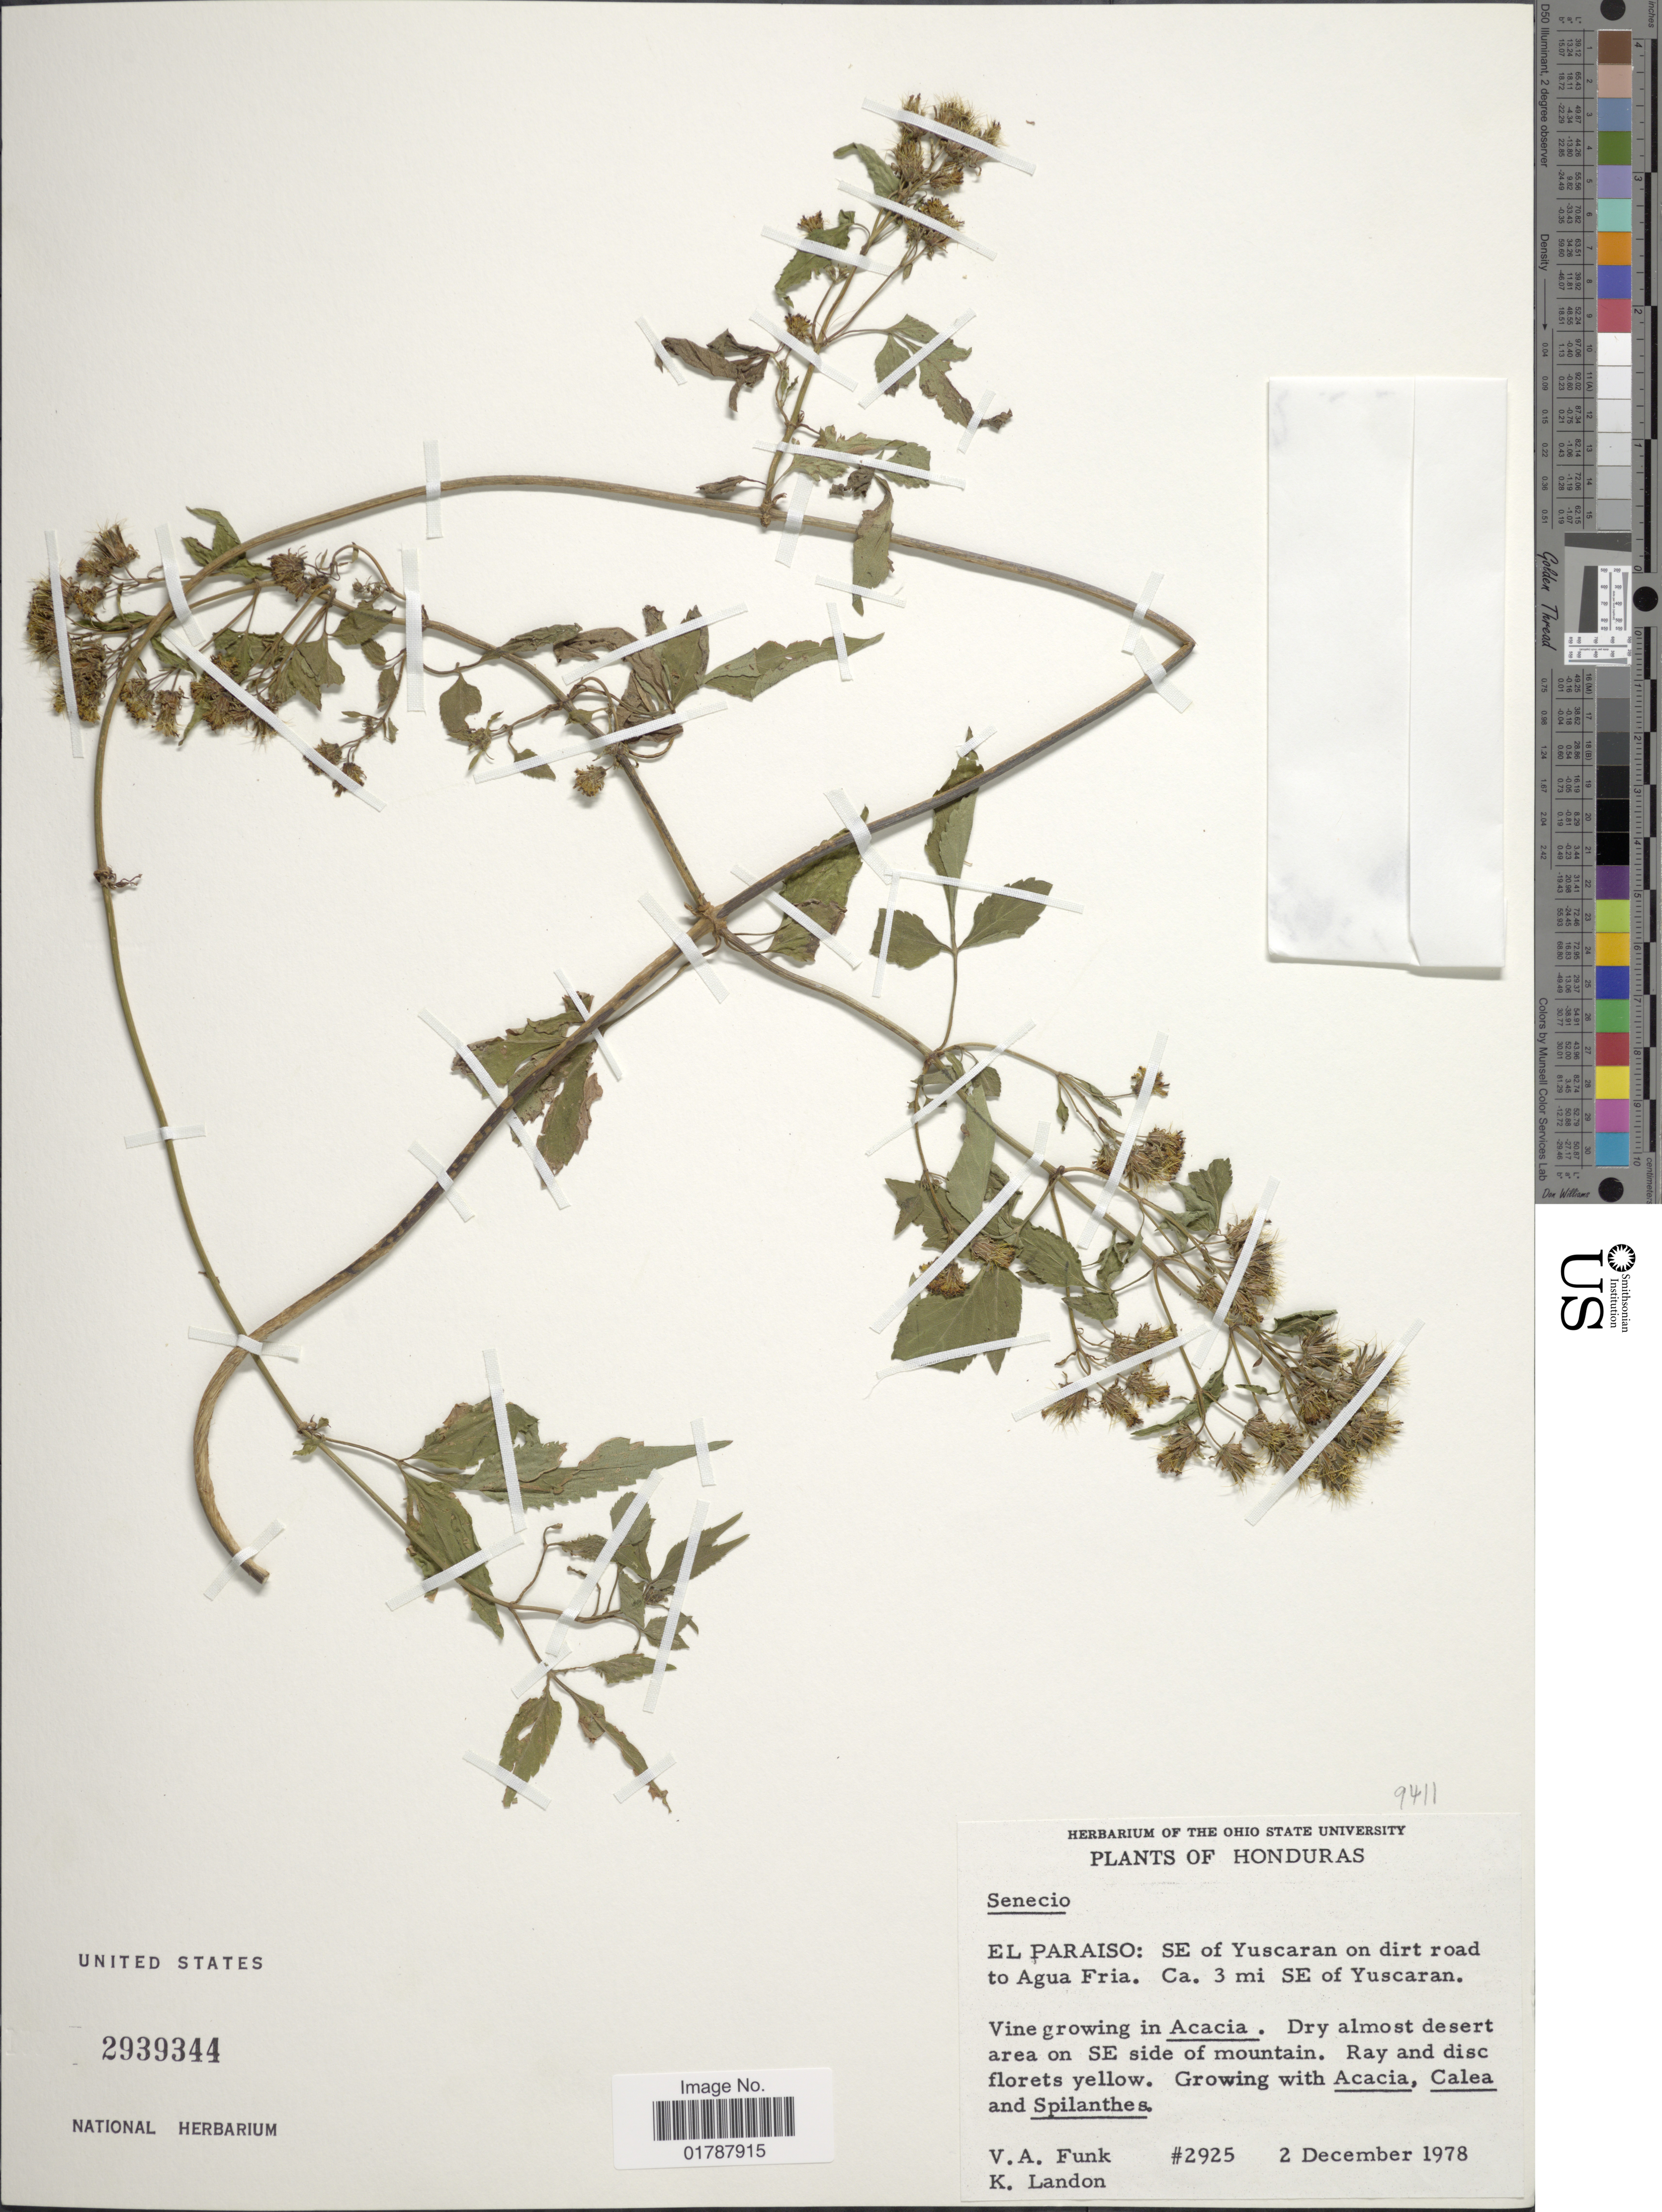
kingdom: Plantae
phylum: Tracheophyta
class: Magnoliopsida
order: Asterales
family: Asteraceae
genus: Bidens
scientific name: Bidens squarrosa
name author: Kunth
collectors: V. Funk & K. C. Landon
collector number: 2925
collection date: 1978-12-02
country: Honduras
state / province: El Paraíso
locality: El Paraiso: SE of Yuscaran on dirt road to Agua Fria, 3 mi SE of Yuscaran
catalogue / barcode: US 2939344